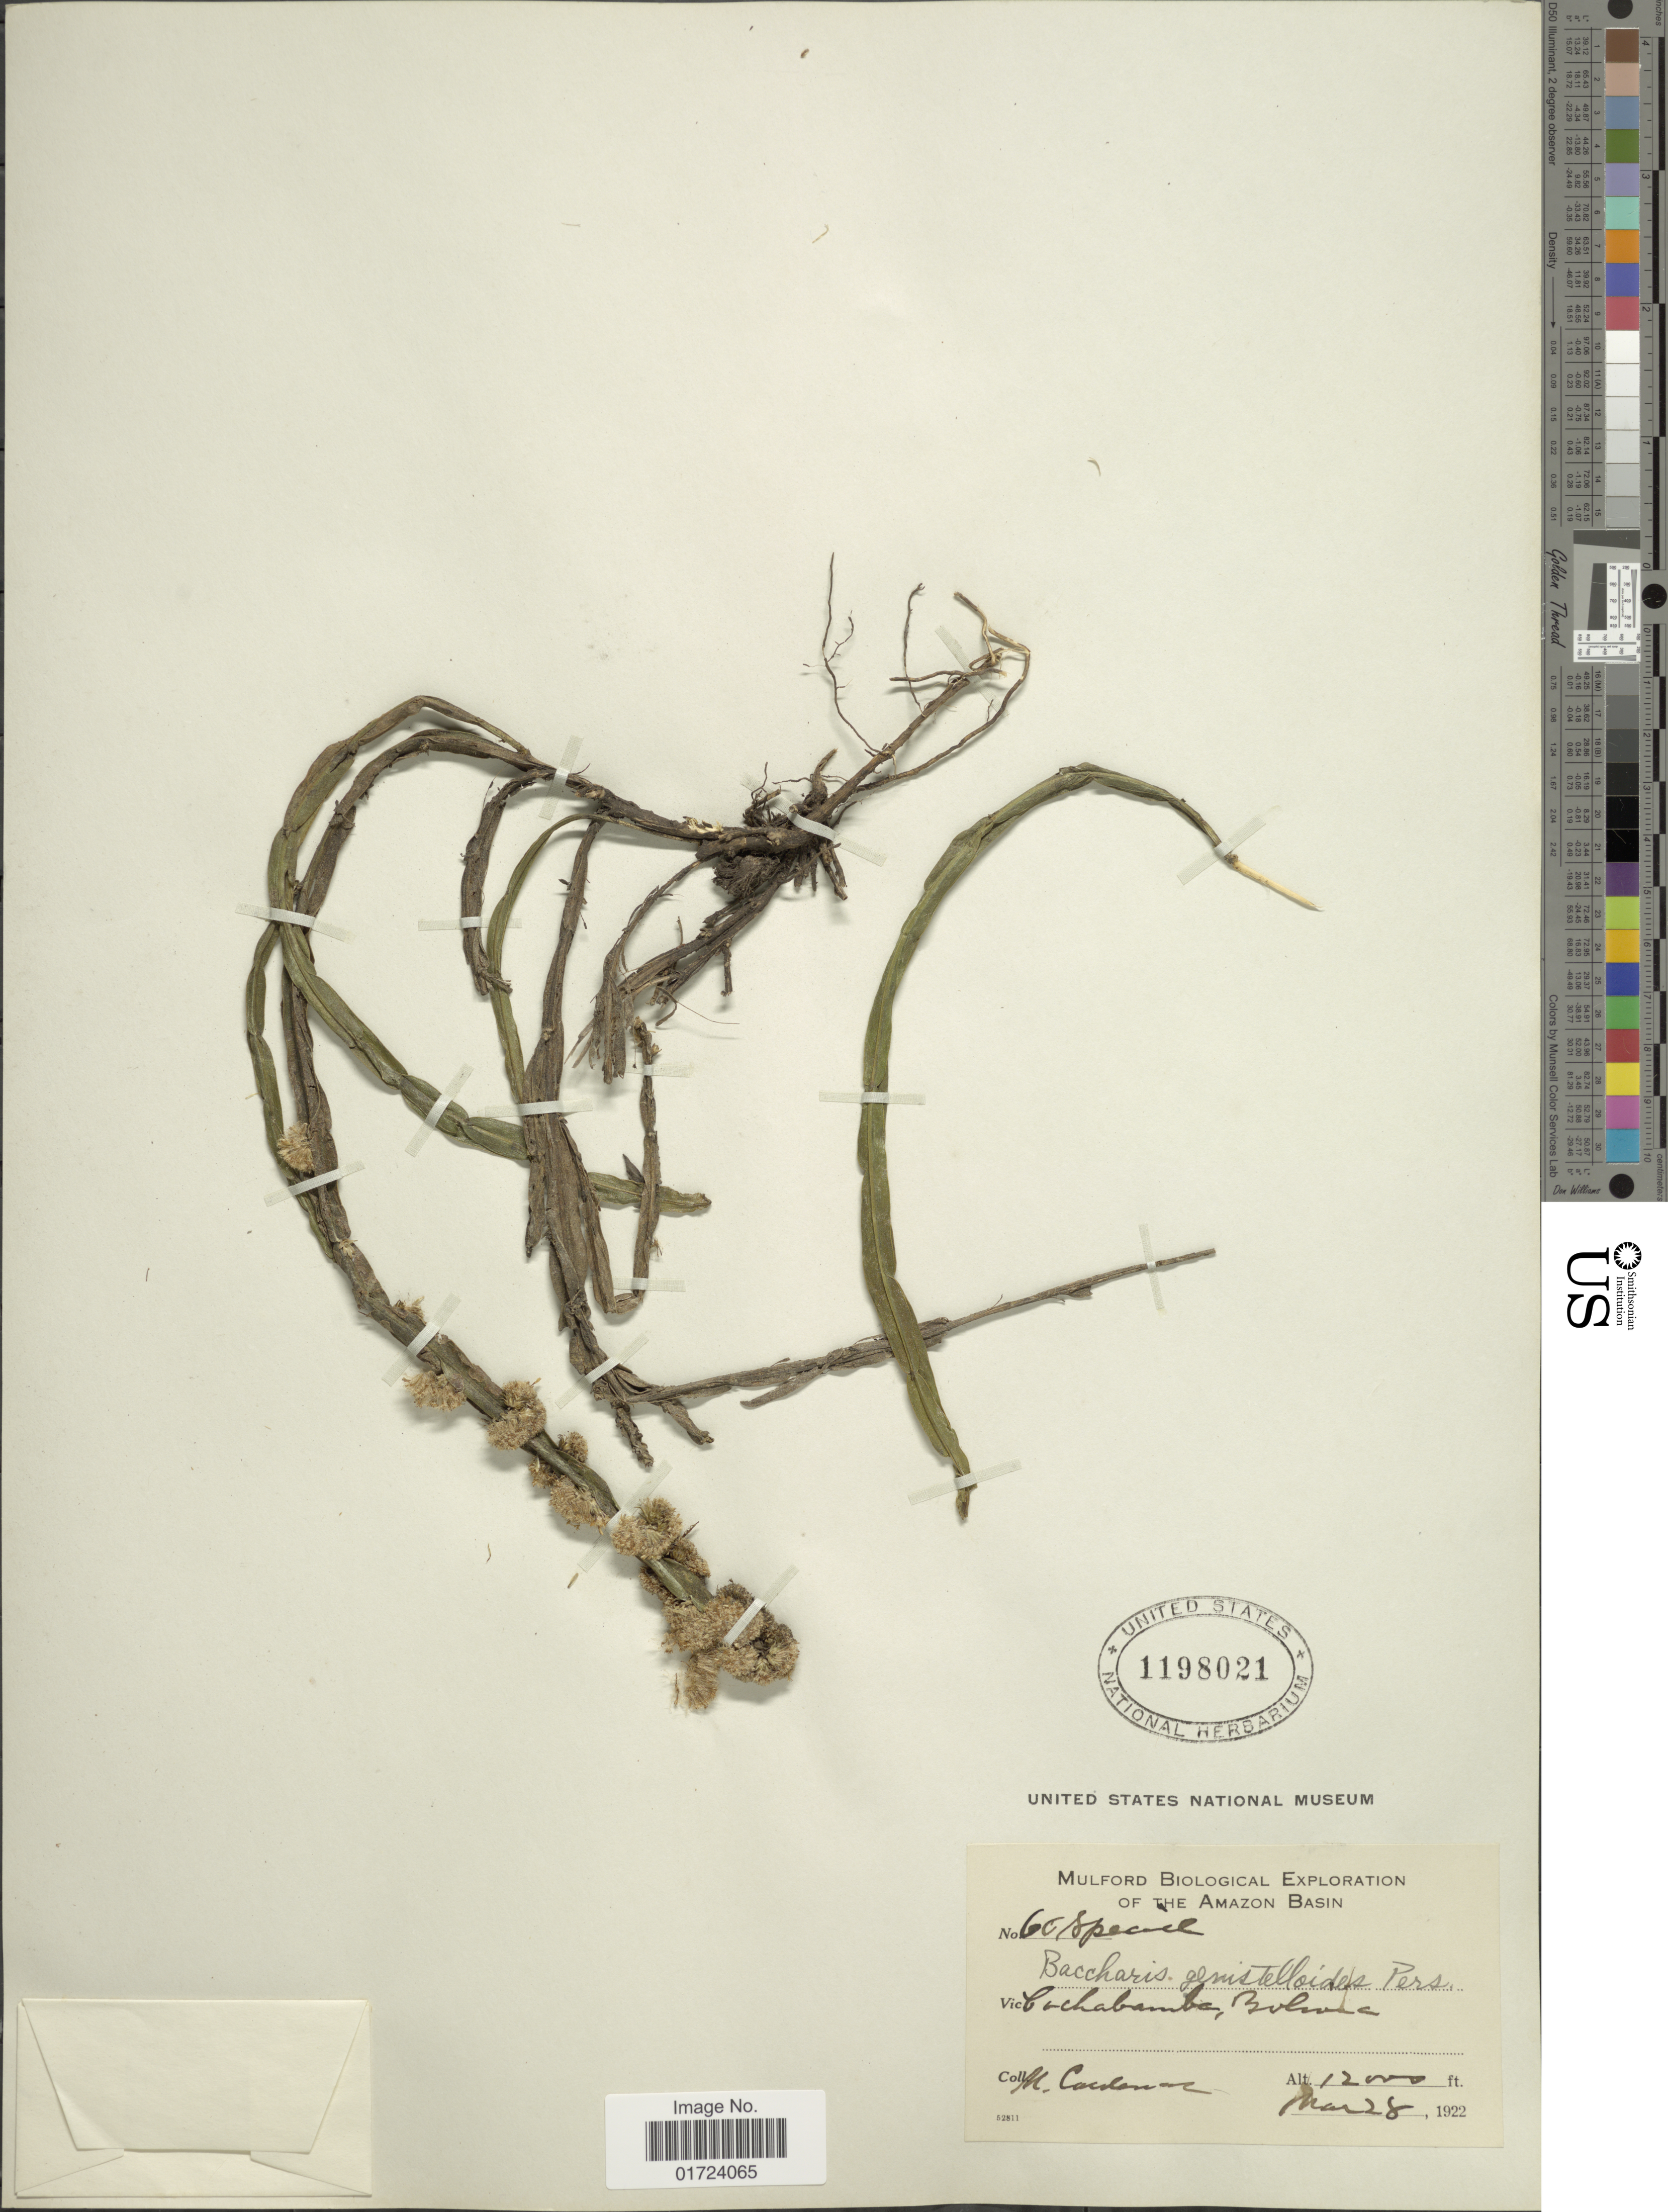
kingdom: Plantae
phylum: Tracheophyta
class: Magnoliopsida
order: Asterales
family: Asteraceae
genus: Baccharis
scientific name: Baccharis venosa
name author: (Ruiz & Pav.) Pers.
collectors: M. Cárdenas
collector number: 60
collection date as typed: Mar. 28, 1922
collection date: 1922-03-28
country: Bolivia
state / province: Cochabamba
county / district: Cercado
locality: Cochabamba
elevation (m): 3658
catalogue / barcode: US 1198021